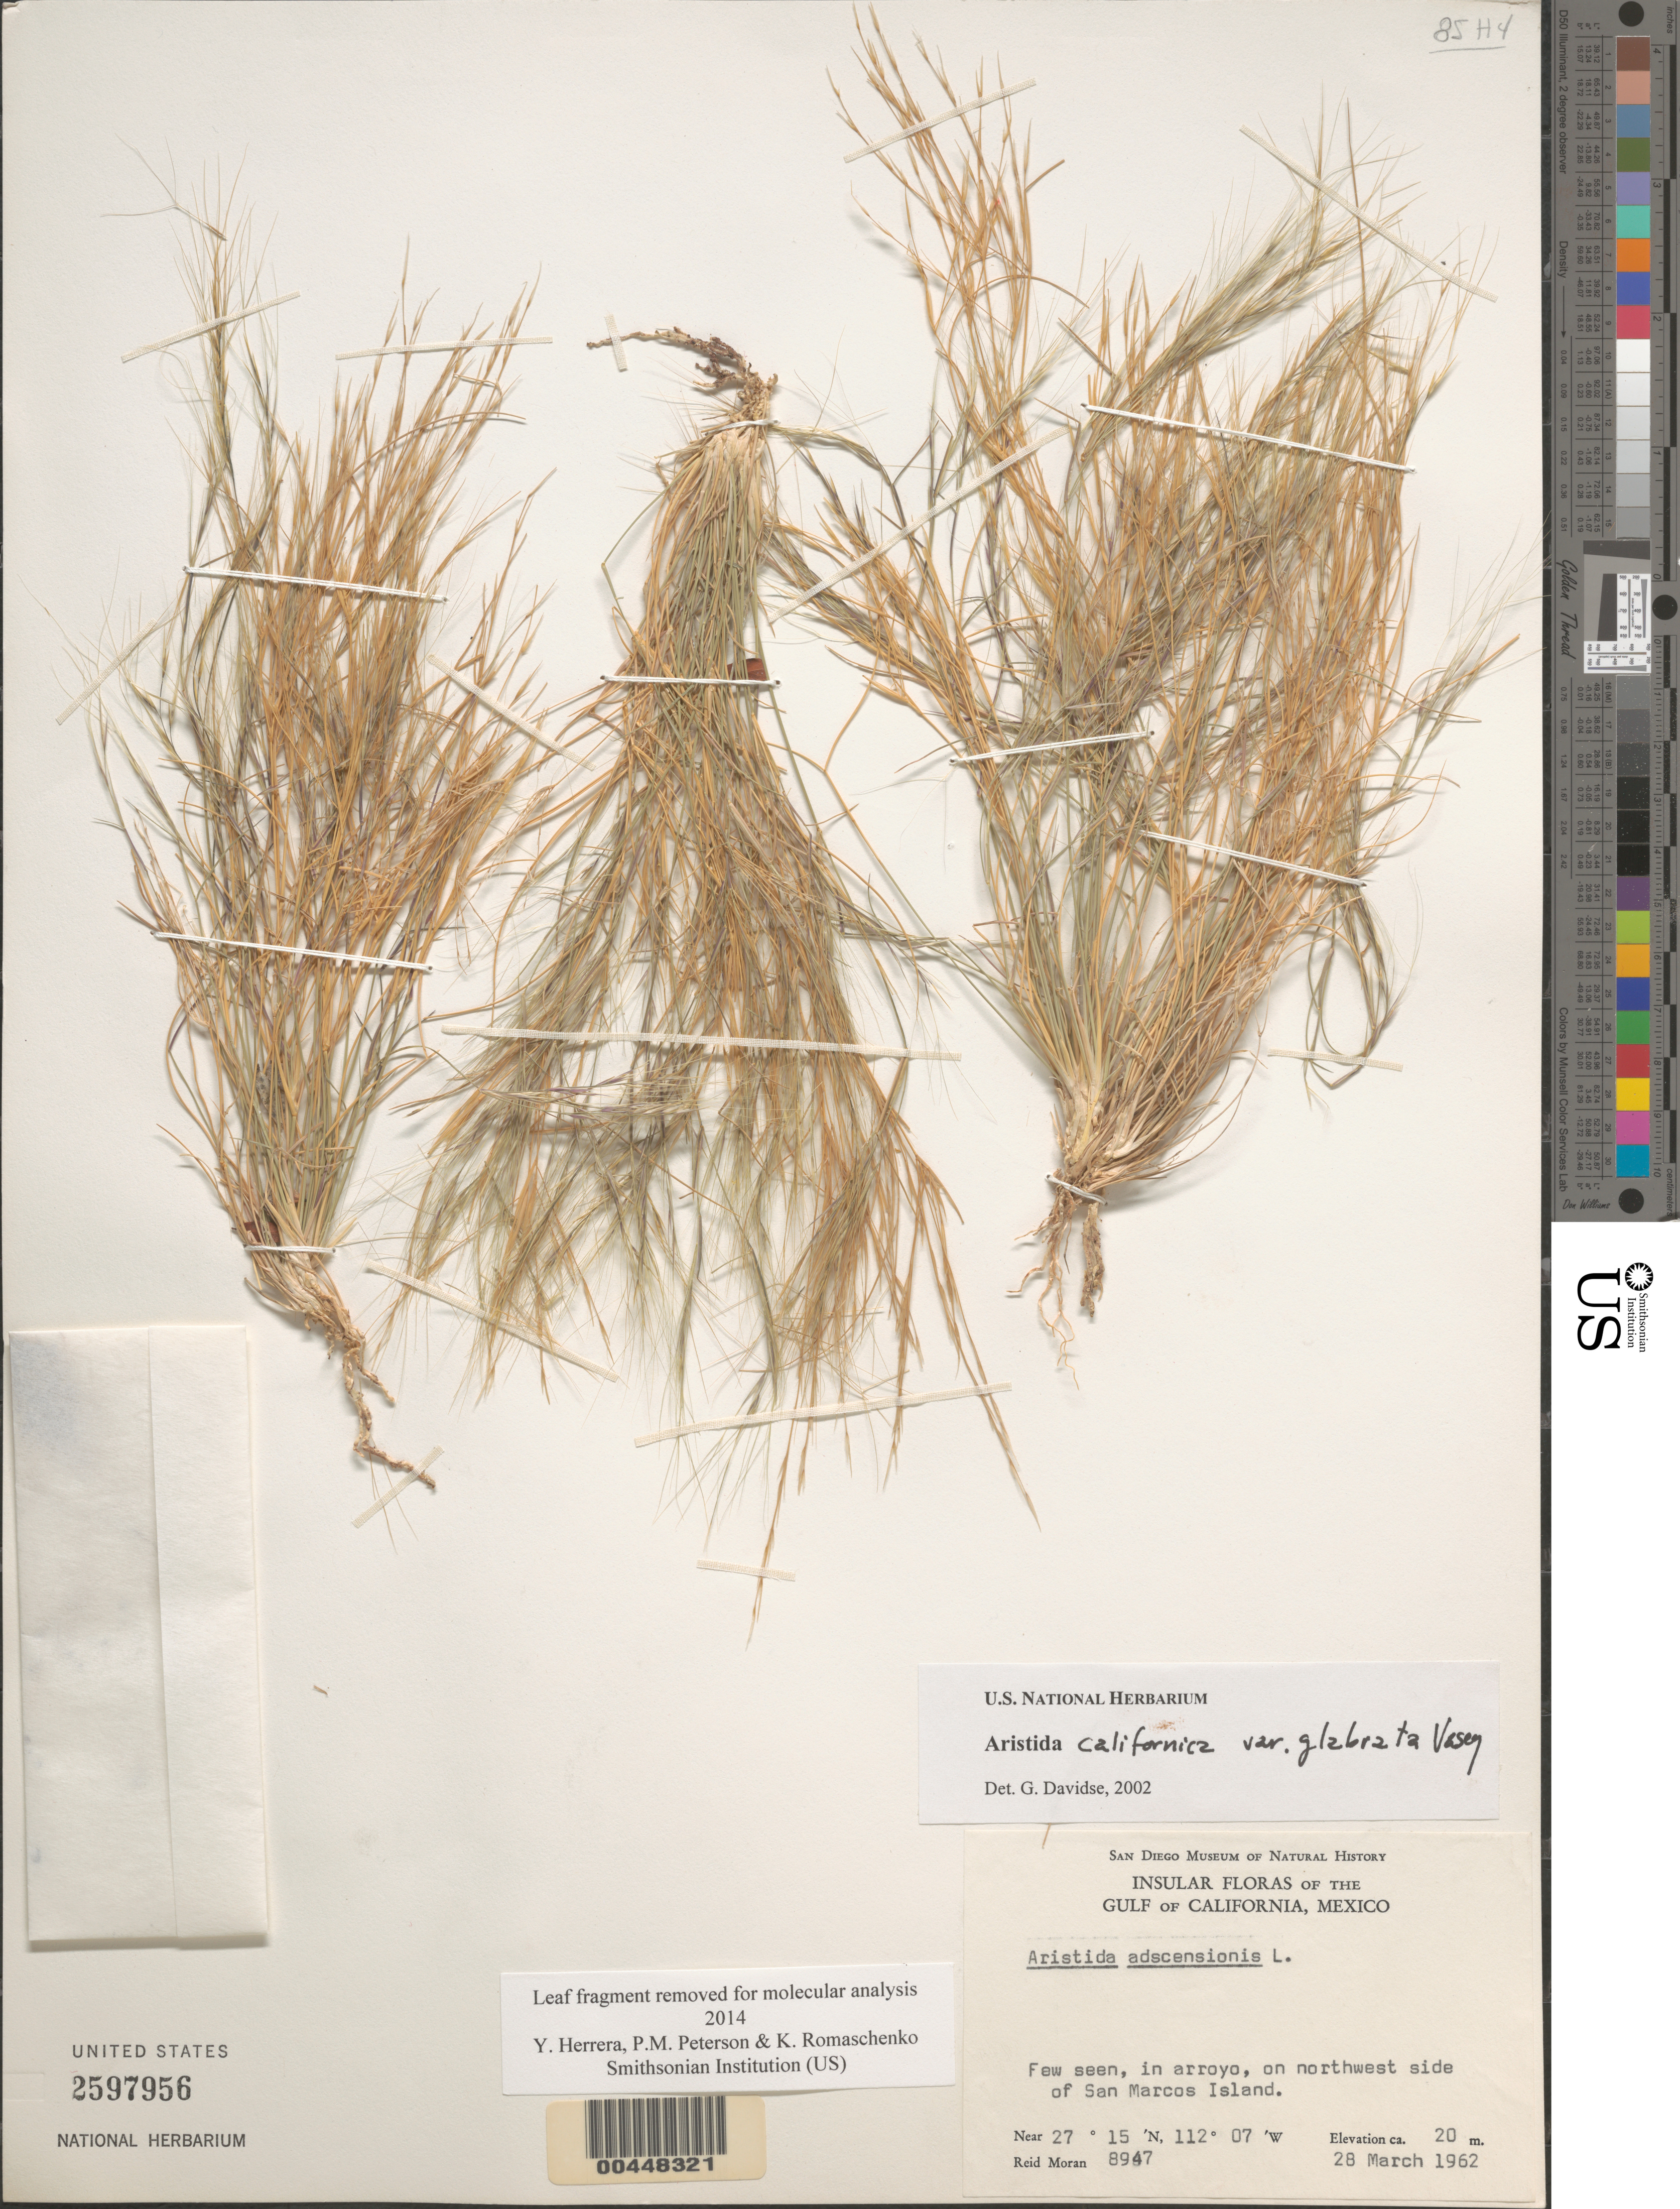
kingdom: Plantae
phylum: Tracheophyta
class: Liliopsida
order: Poales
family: Poaceae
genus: Aristida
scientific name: Aristida californica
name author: Thurb. in S. Watson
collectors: R. V. Moran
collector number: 8947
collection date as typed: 28 Mar 1962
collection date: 1962-03-28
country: Mexico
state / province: Baja California Sur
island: San Marcos Island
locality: NW side of San Marcos Island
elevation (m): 20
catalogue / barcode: US 2597956